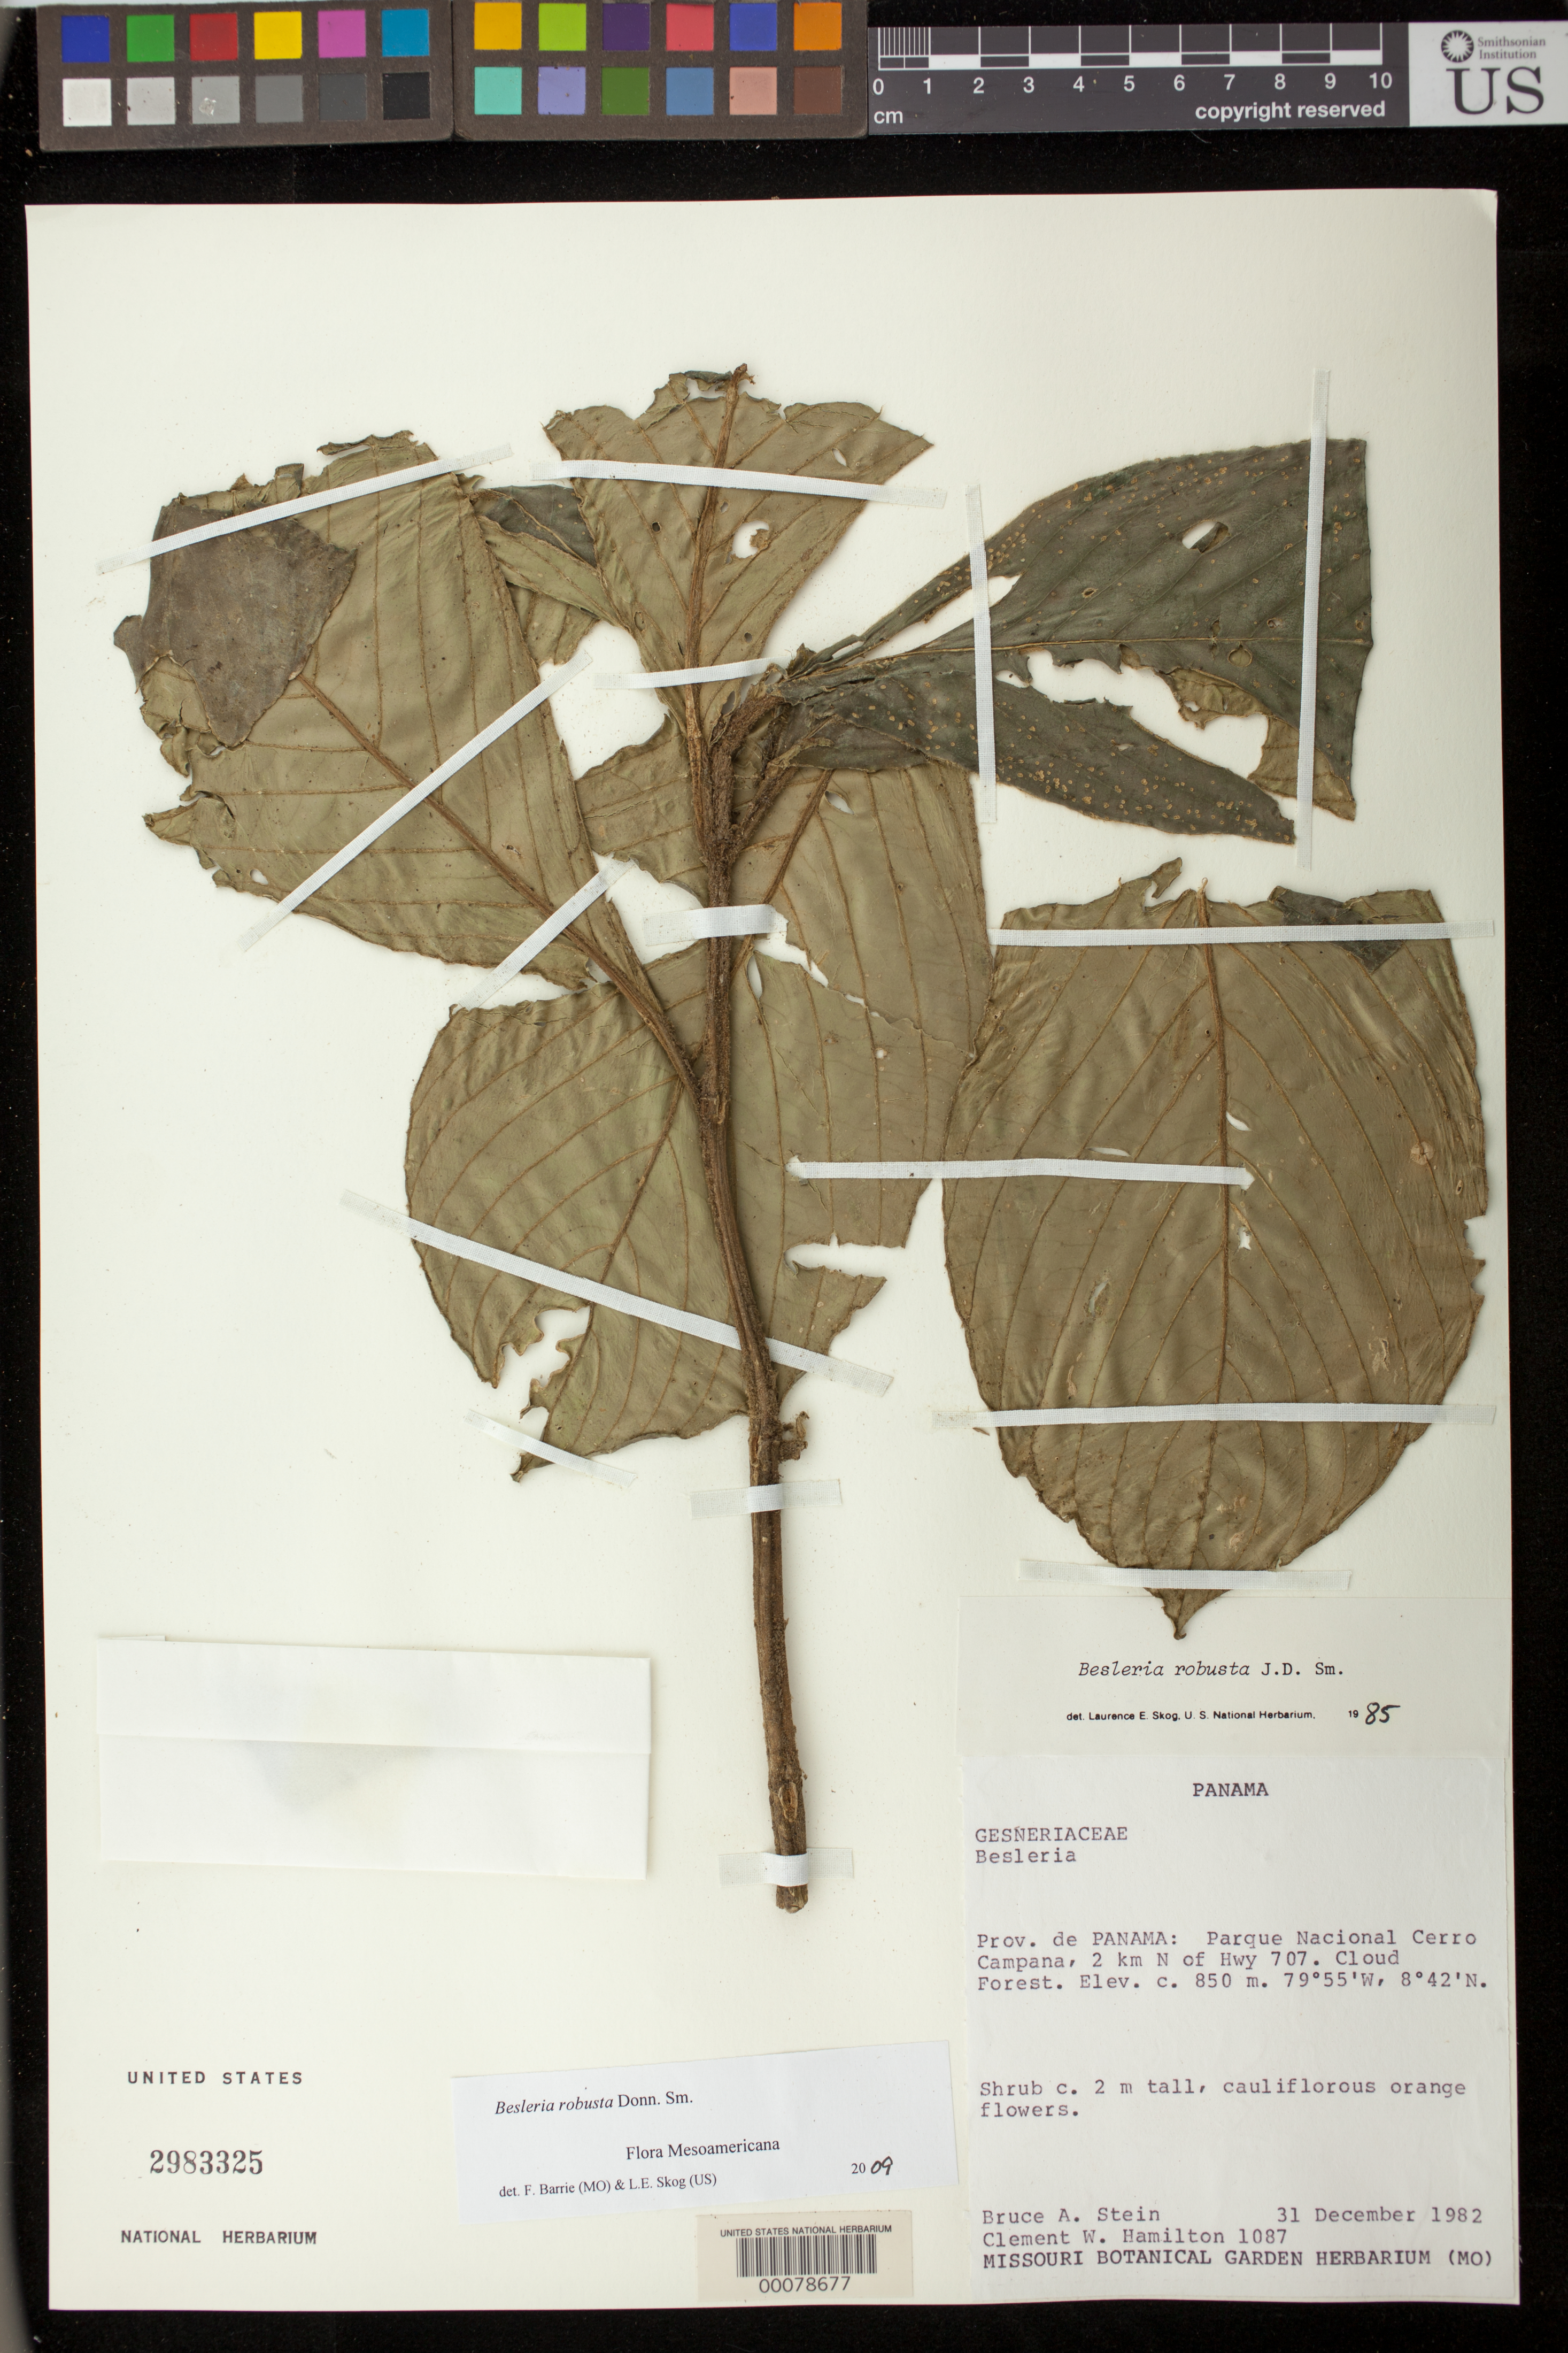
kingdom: Plantae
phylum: Tracheophyta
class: Magnoliopsida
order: Lamiales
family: Gesneriaceae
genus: Besleria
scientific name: Besleria robusta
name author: Donn. Sm.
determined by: Skog, Laurence E.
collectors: B. A. Stein & C. W. Hamilton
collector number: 1087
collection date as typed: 31 Dec 1982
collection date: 1982-12-31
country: Panama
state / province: Panamá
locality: Parque Nacional Cerro Campana, 2 km N of Hwy 707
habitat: Cloud forest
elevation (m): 850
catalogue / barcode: US 2983325